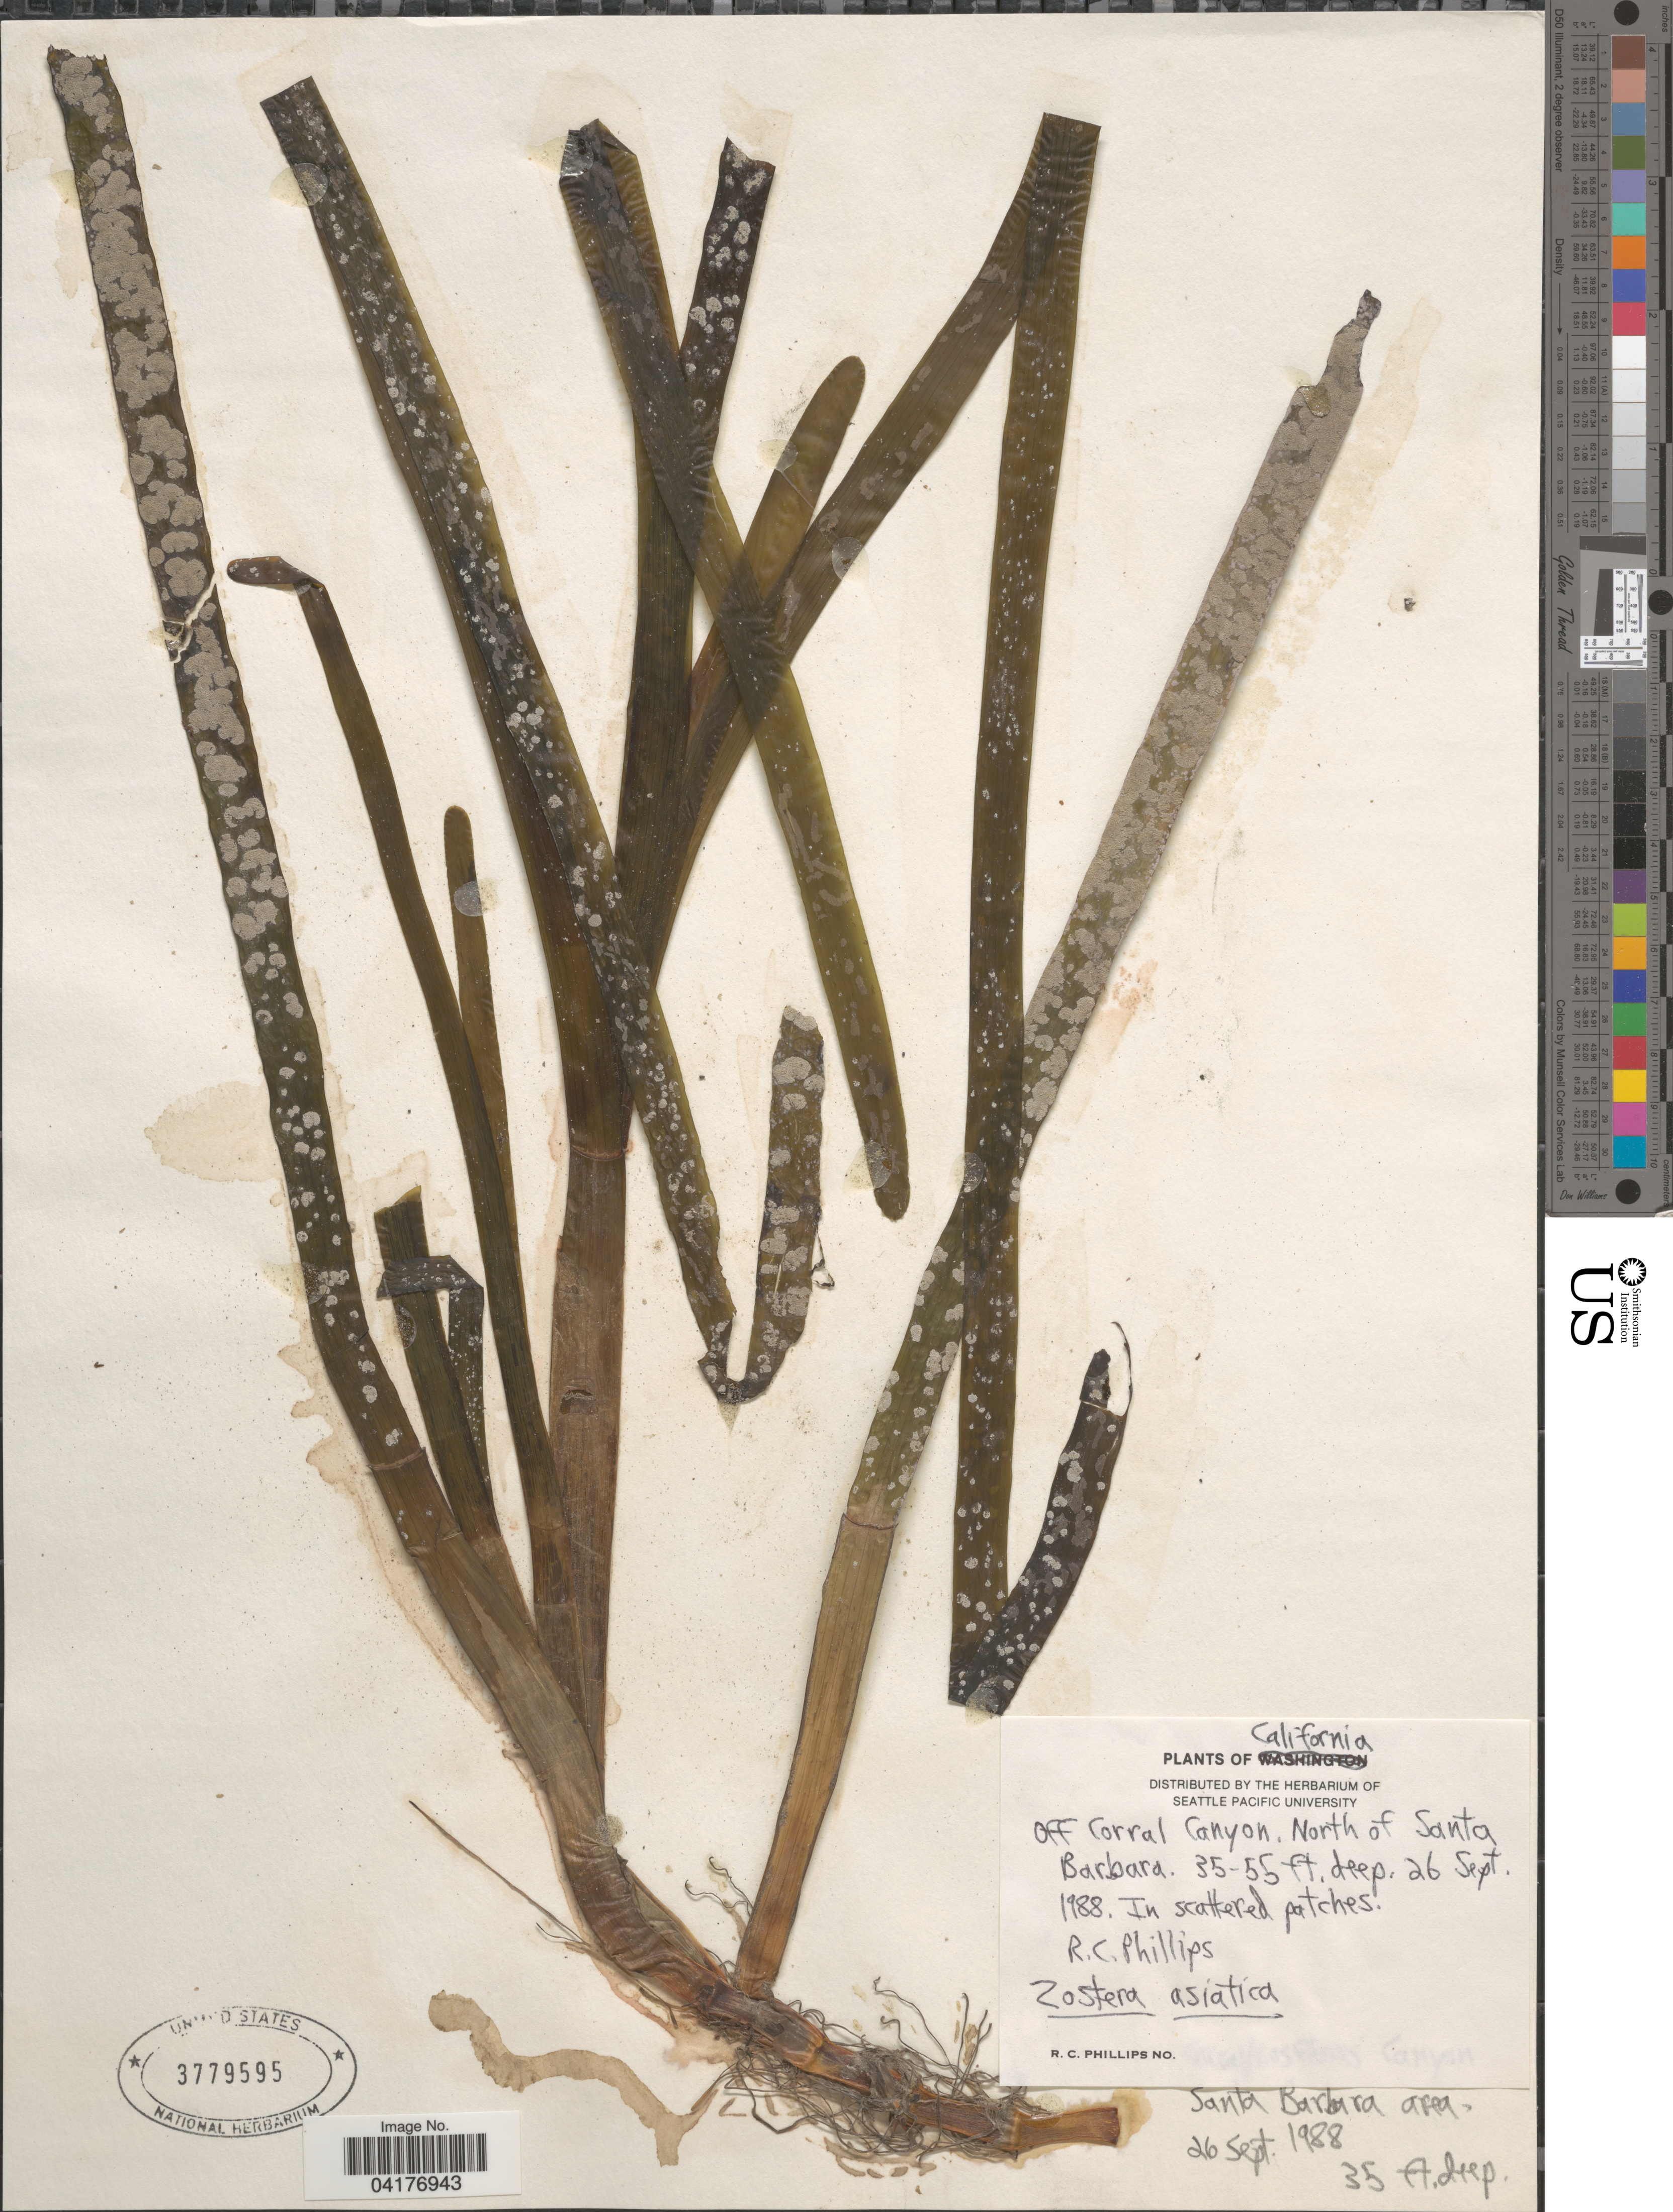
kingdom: Plantae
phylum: Tracheophyta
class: Liliopsida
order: Alismatales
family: Zosteraceae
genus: Zostera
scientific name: Zostera asiatica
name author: Miki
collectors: R. C. Phillips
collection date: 1988-09-26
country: United States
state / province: California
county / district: Santa Barbara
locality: Off Corral Canyon. North of Santa Barbara. [illegible text] Santa Barbara area.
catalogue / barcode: US 3779595